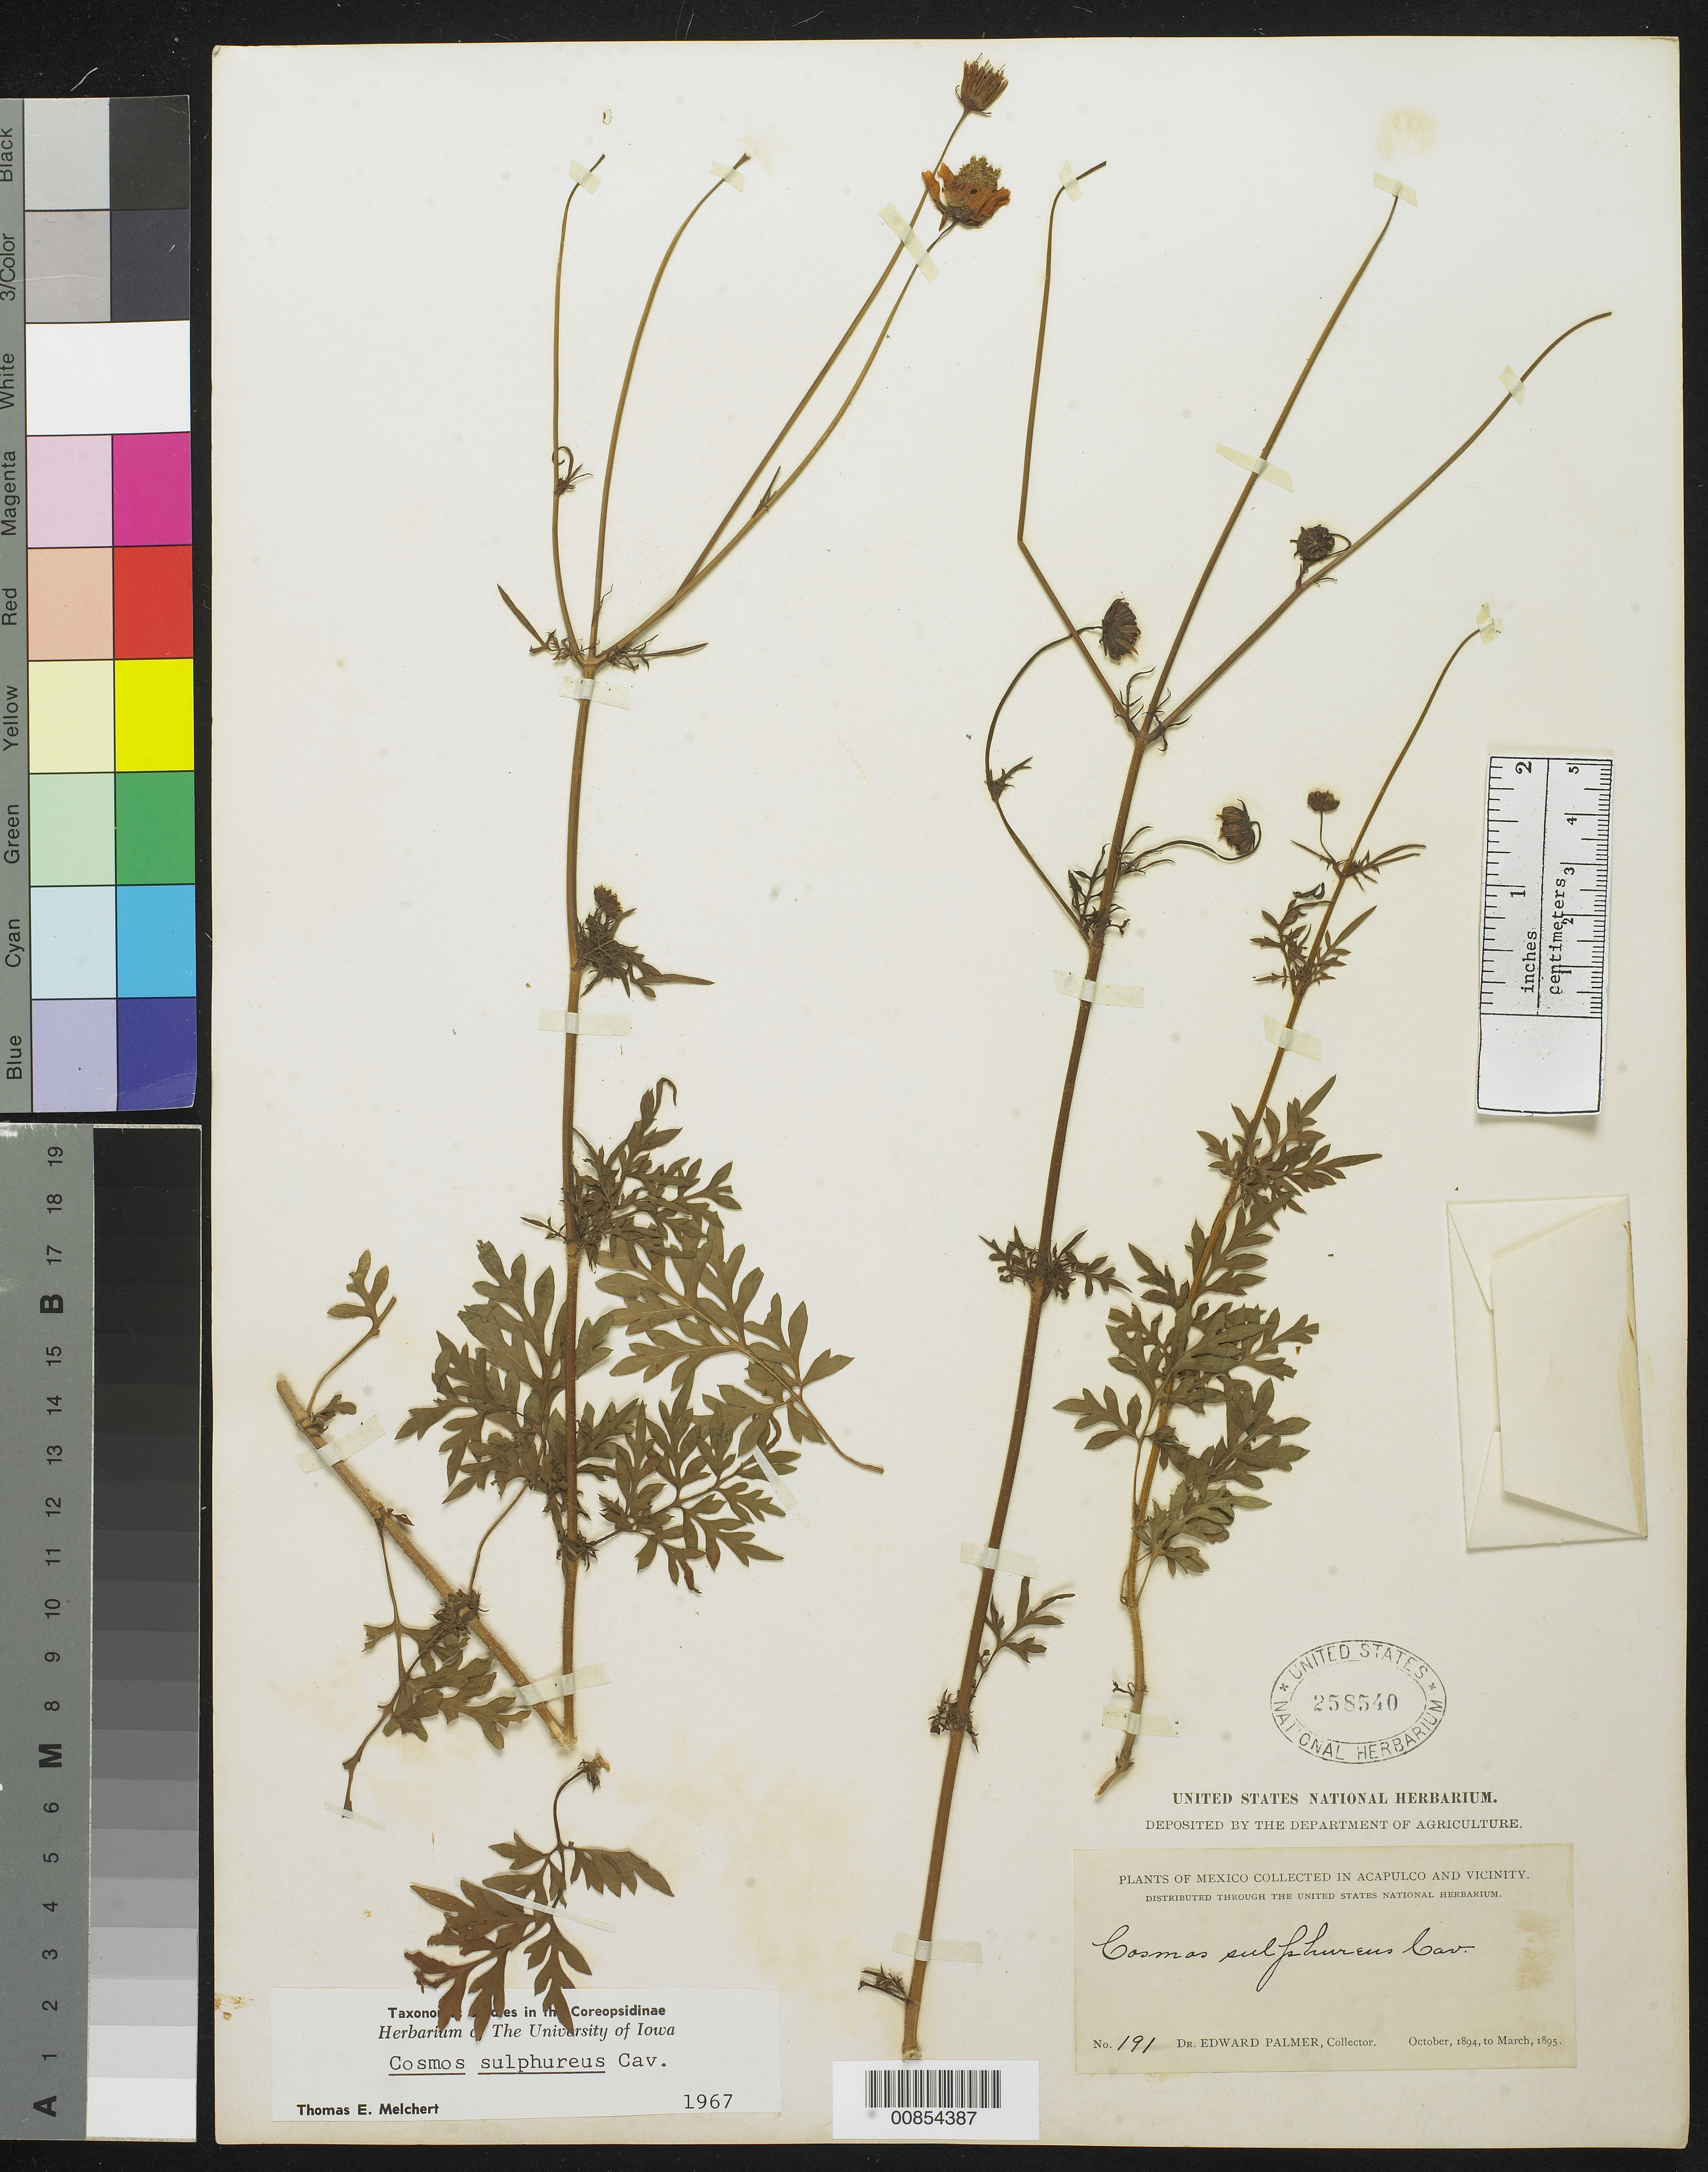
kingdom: Plantae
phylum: Tracheophyta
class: Magnoliopsida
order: Asterales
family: Asteraceae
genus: Cosmos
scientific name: Cosmos sulphureus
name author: Cav.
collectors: E. Palmer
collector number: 191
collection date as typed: Oct 1894 to -- Mar 1895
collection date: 1894-10/1895-03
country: Mexico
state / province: Guerrero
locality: Acapulco, Guerrero and vicinity.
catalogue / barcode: US 258540